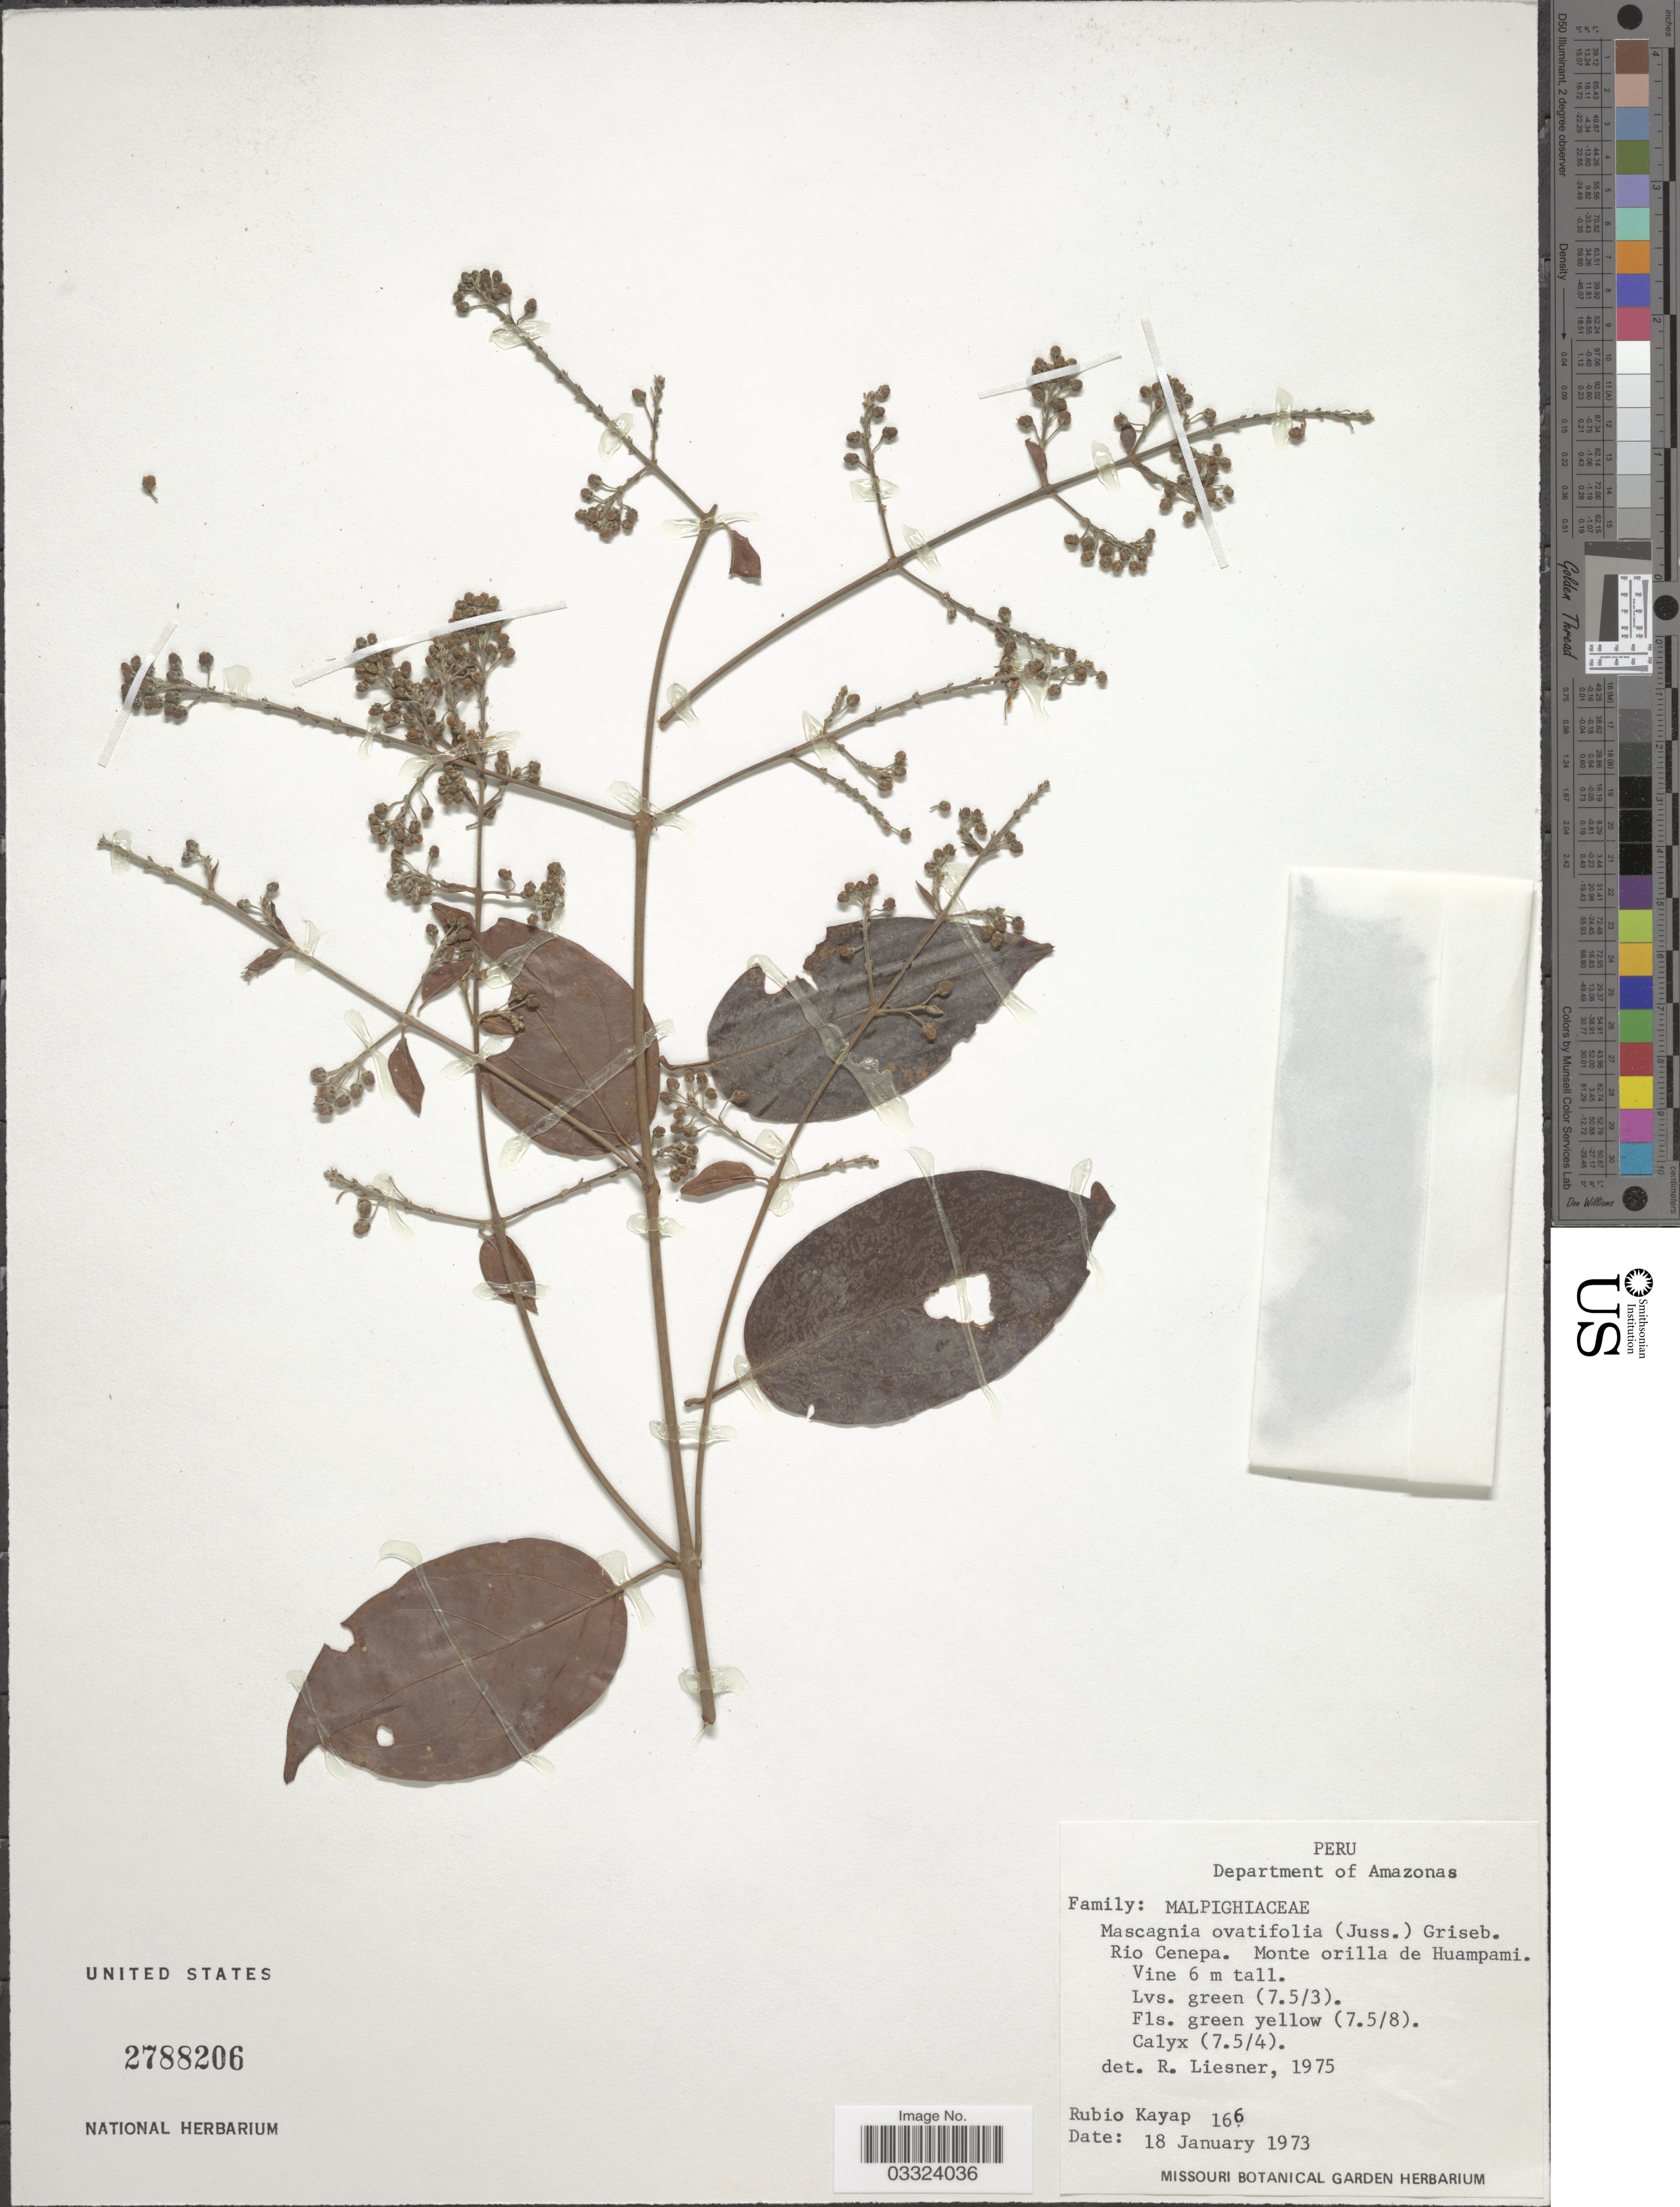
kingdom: Plantae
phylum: Tracheophyta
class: Magnoliopsida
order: Malpighiales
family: Malpighiaceae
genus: Mascagnia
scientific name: Mascagnia ovatifolia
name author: (Kunth) Griseb.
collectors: R. Kayap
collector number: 166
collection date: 1973-01-18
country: Peru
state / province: Amazonas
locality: Rio Cenepa. Monte orilla de Huampami.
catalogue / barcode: US 2788206